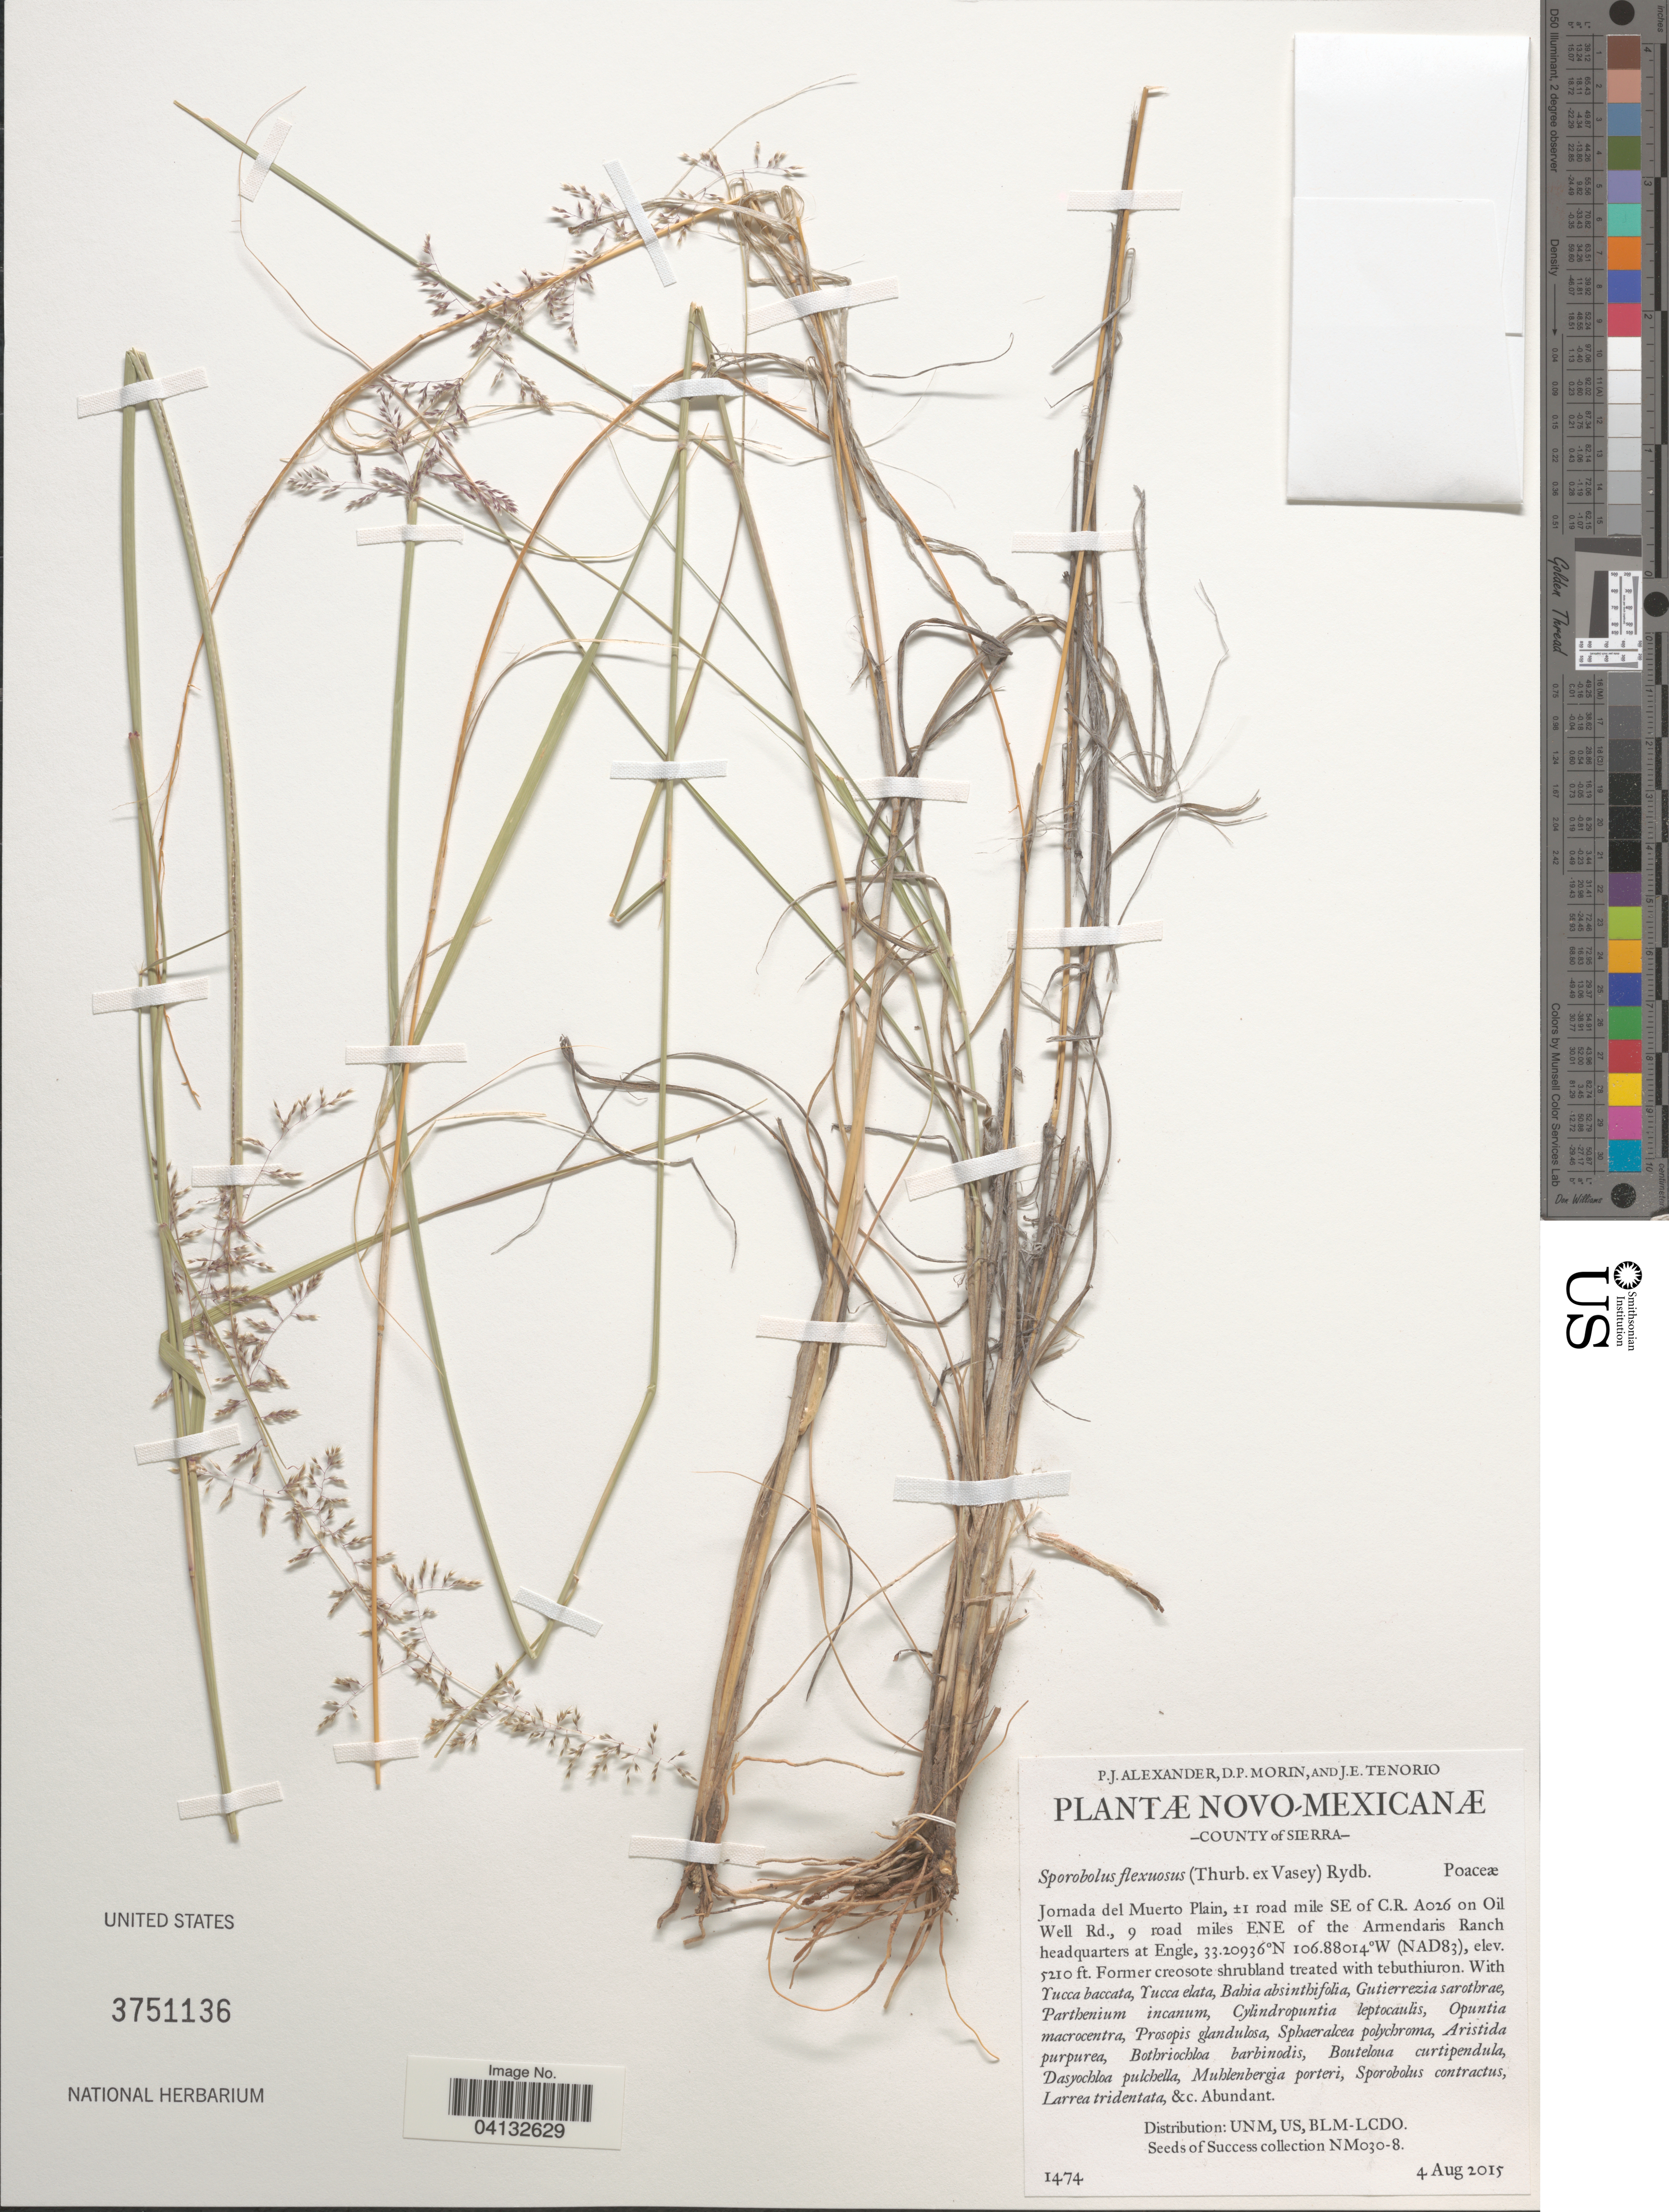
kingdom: Plantae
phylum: Tracheophyta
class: Liliopsida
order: Poales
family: Poaceae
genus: Sporobolus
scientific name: Sporobolus flexuosus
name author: (Thurb.) Rydb.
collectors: P. Alexander, D. Morin & J. Tenorio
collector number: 1474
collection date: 2015-08-04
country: United States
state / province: New Mexico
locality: County of Sierra. Jomada del Muerto Plain, ±1 road mile SE of C.R. A026 on Oil Well Rd., 9 road miles ENE of the Armendaris Ranch headquarters at Engle.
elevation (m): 1588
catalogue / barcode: US 3751136